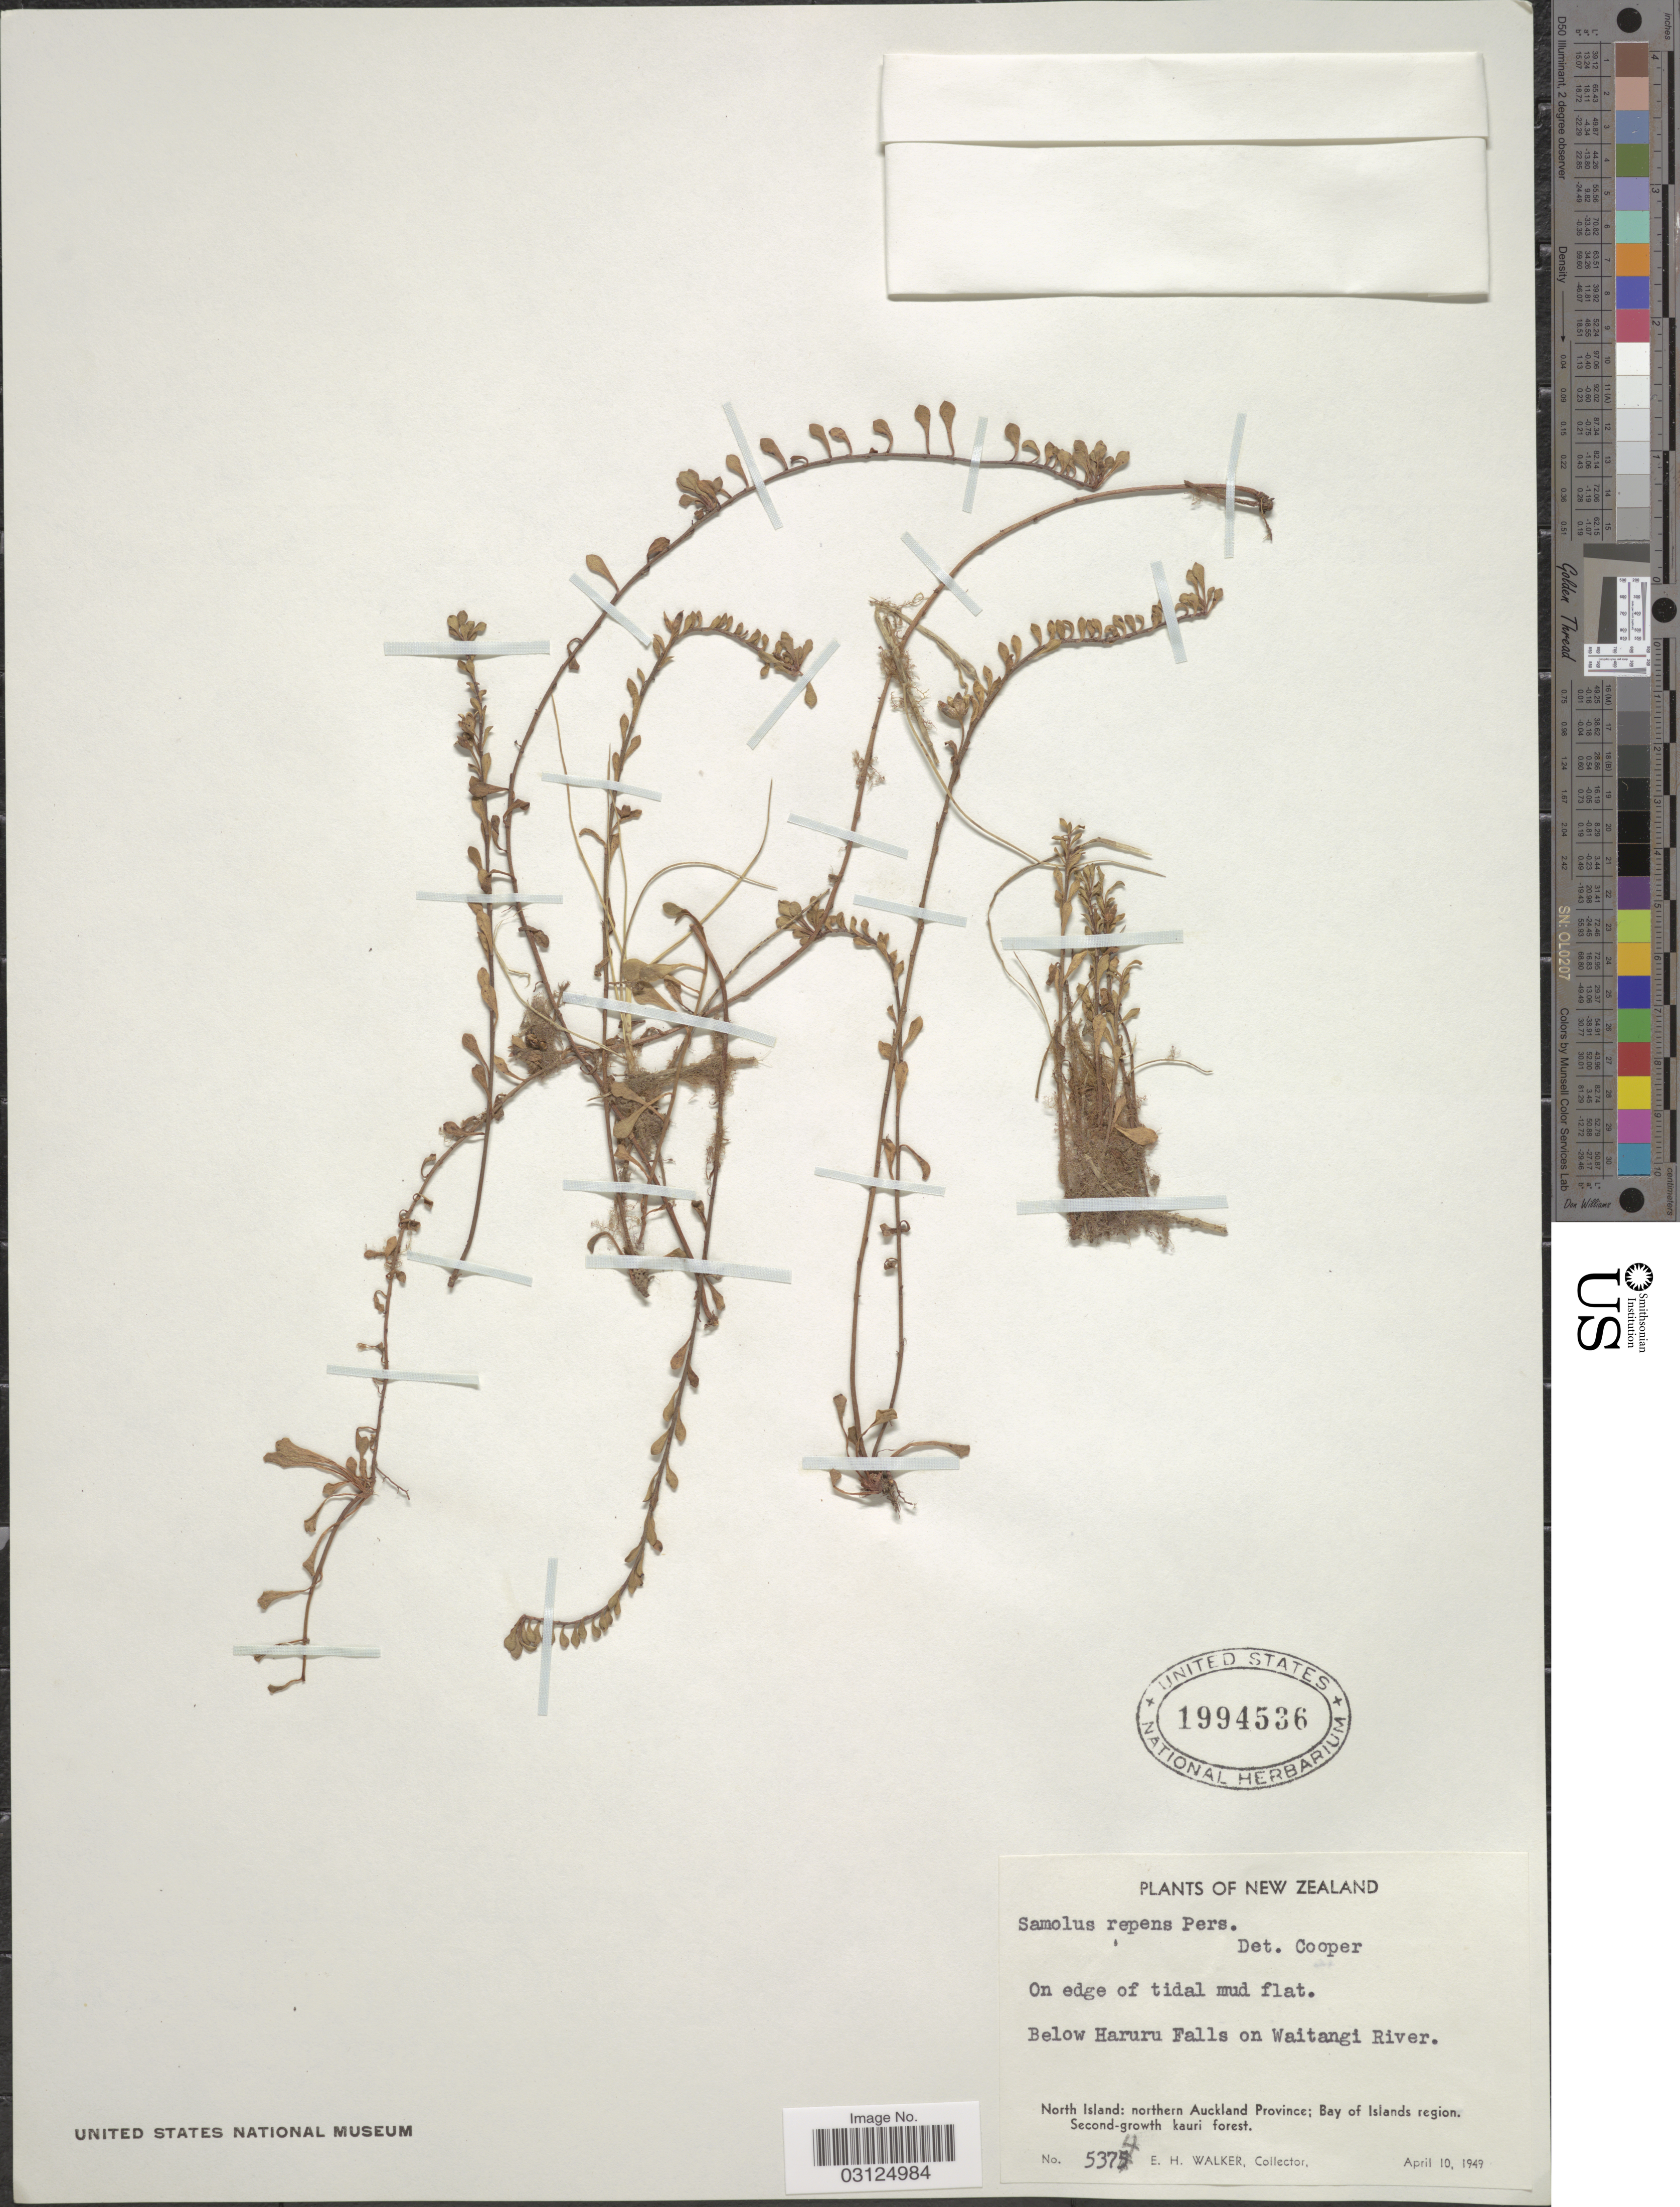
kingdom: Plantae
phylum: Tracheophyta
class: Magnoliopsida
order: Ericales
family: Primulaceae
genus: Samolus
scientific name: Samolus repens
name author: (J.R. Forst. & G. Forst.) Pers.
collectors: E. H. Walker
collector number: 5374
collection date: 1949-04-10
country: New Zealand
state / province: Auckland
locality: North Island: northern Auckland Province; Bay of Islands region. Below Haruru Falls on Waitangi River.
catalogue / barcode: US 1994536